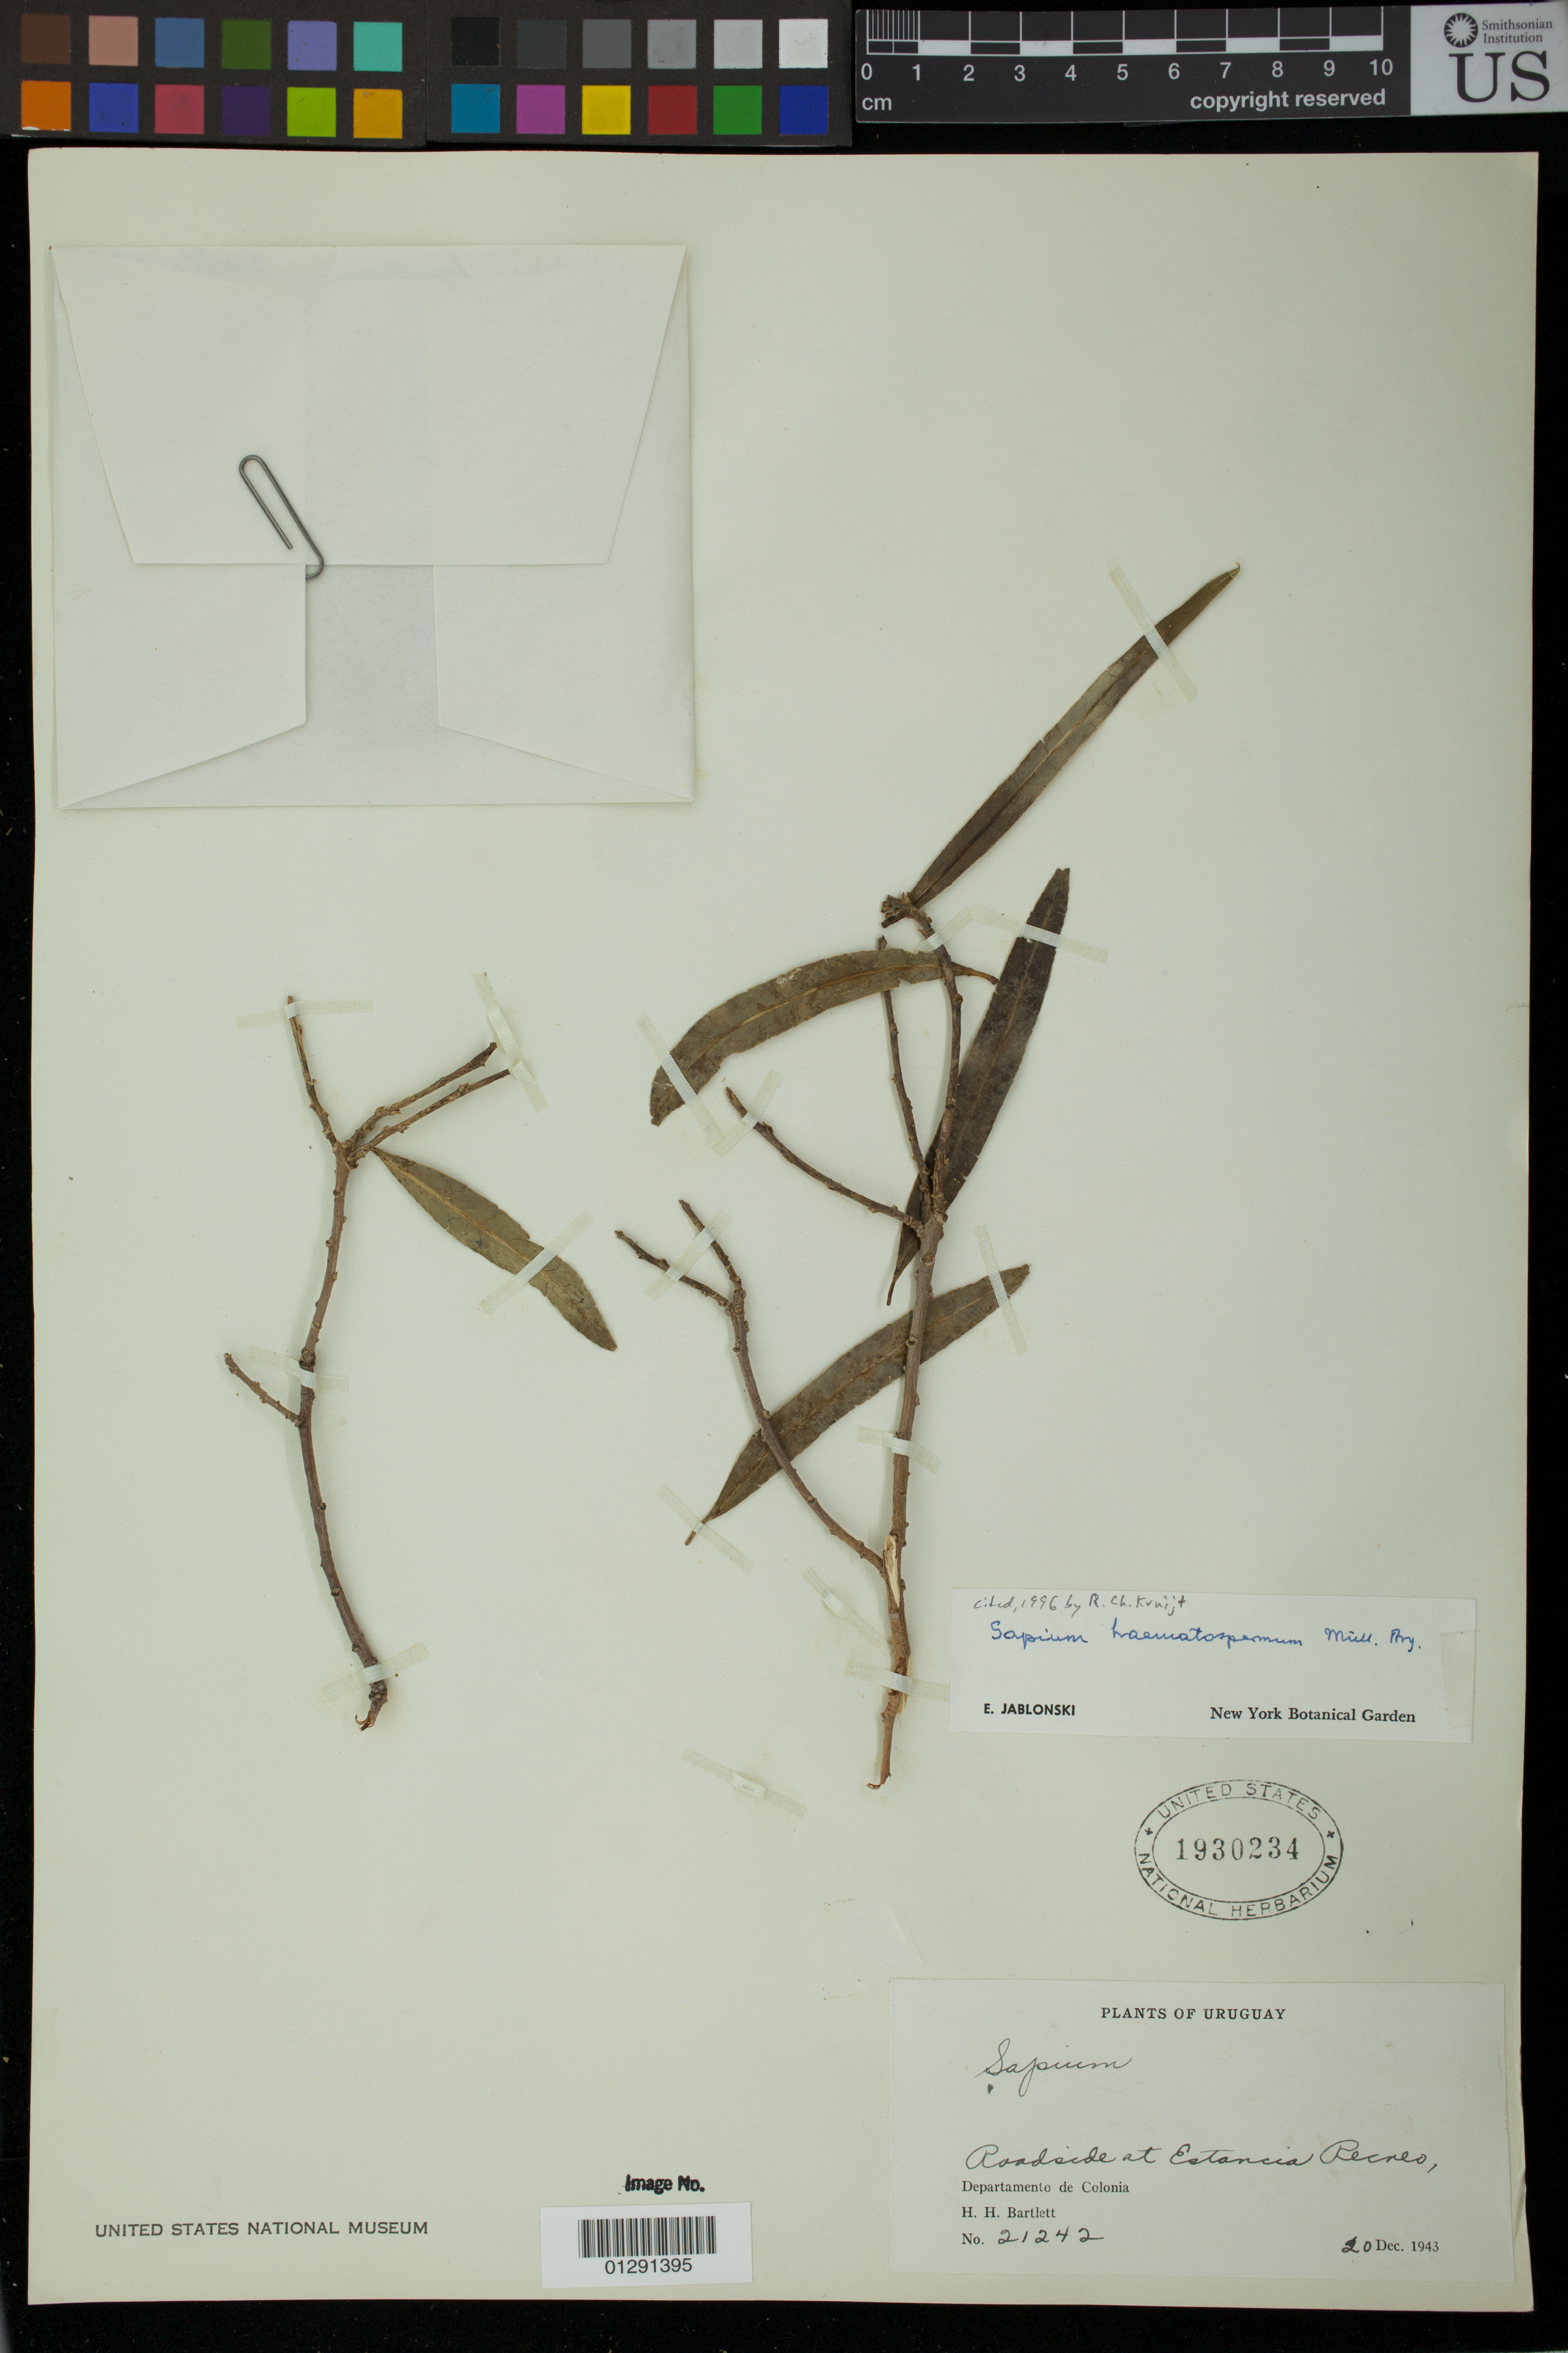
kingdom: Plantae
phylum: Tracheophyta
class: Magnoliopsida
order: Malpighiales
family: Euphorbiaceae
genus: Sapium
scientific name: Sapium haematospermum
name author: Müll. Arg.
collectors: H. H. Bartlett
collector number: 21242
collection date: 1943-12-20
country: Uruguay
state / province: Colonia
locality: Roadside at Estancia Recneo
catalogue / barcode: US 1930234